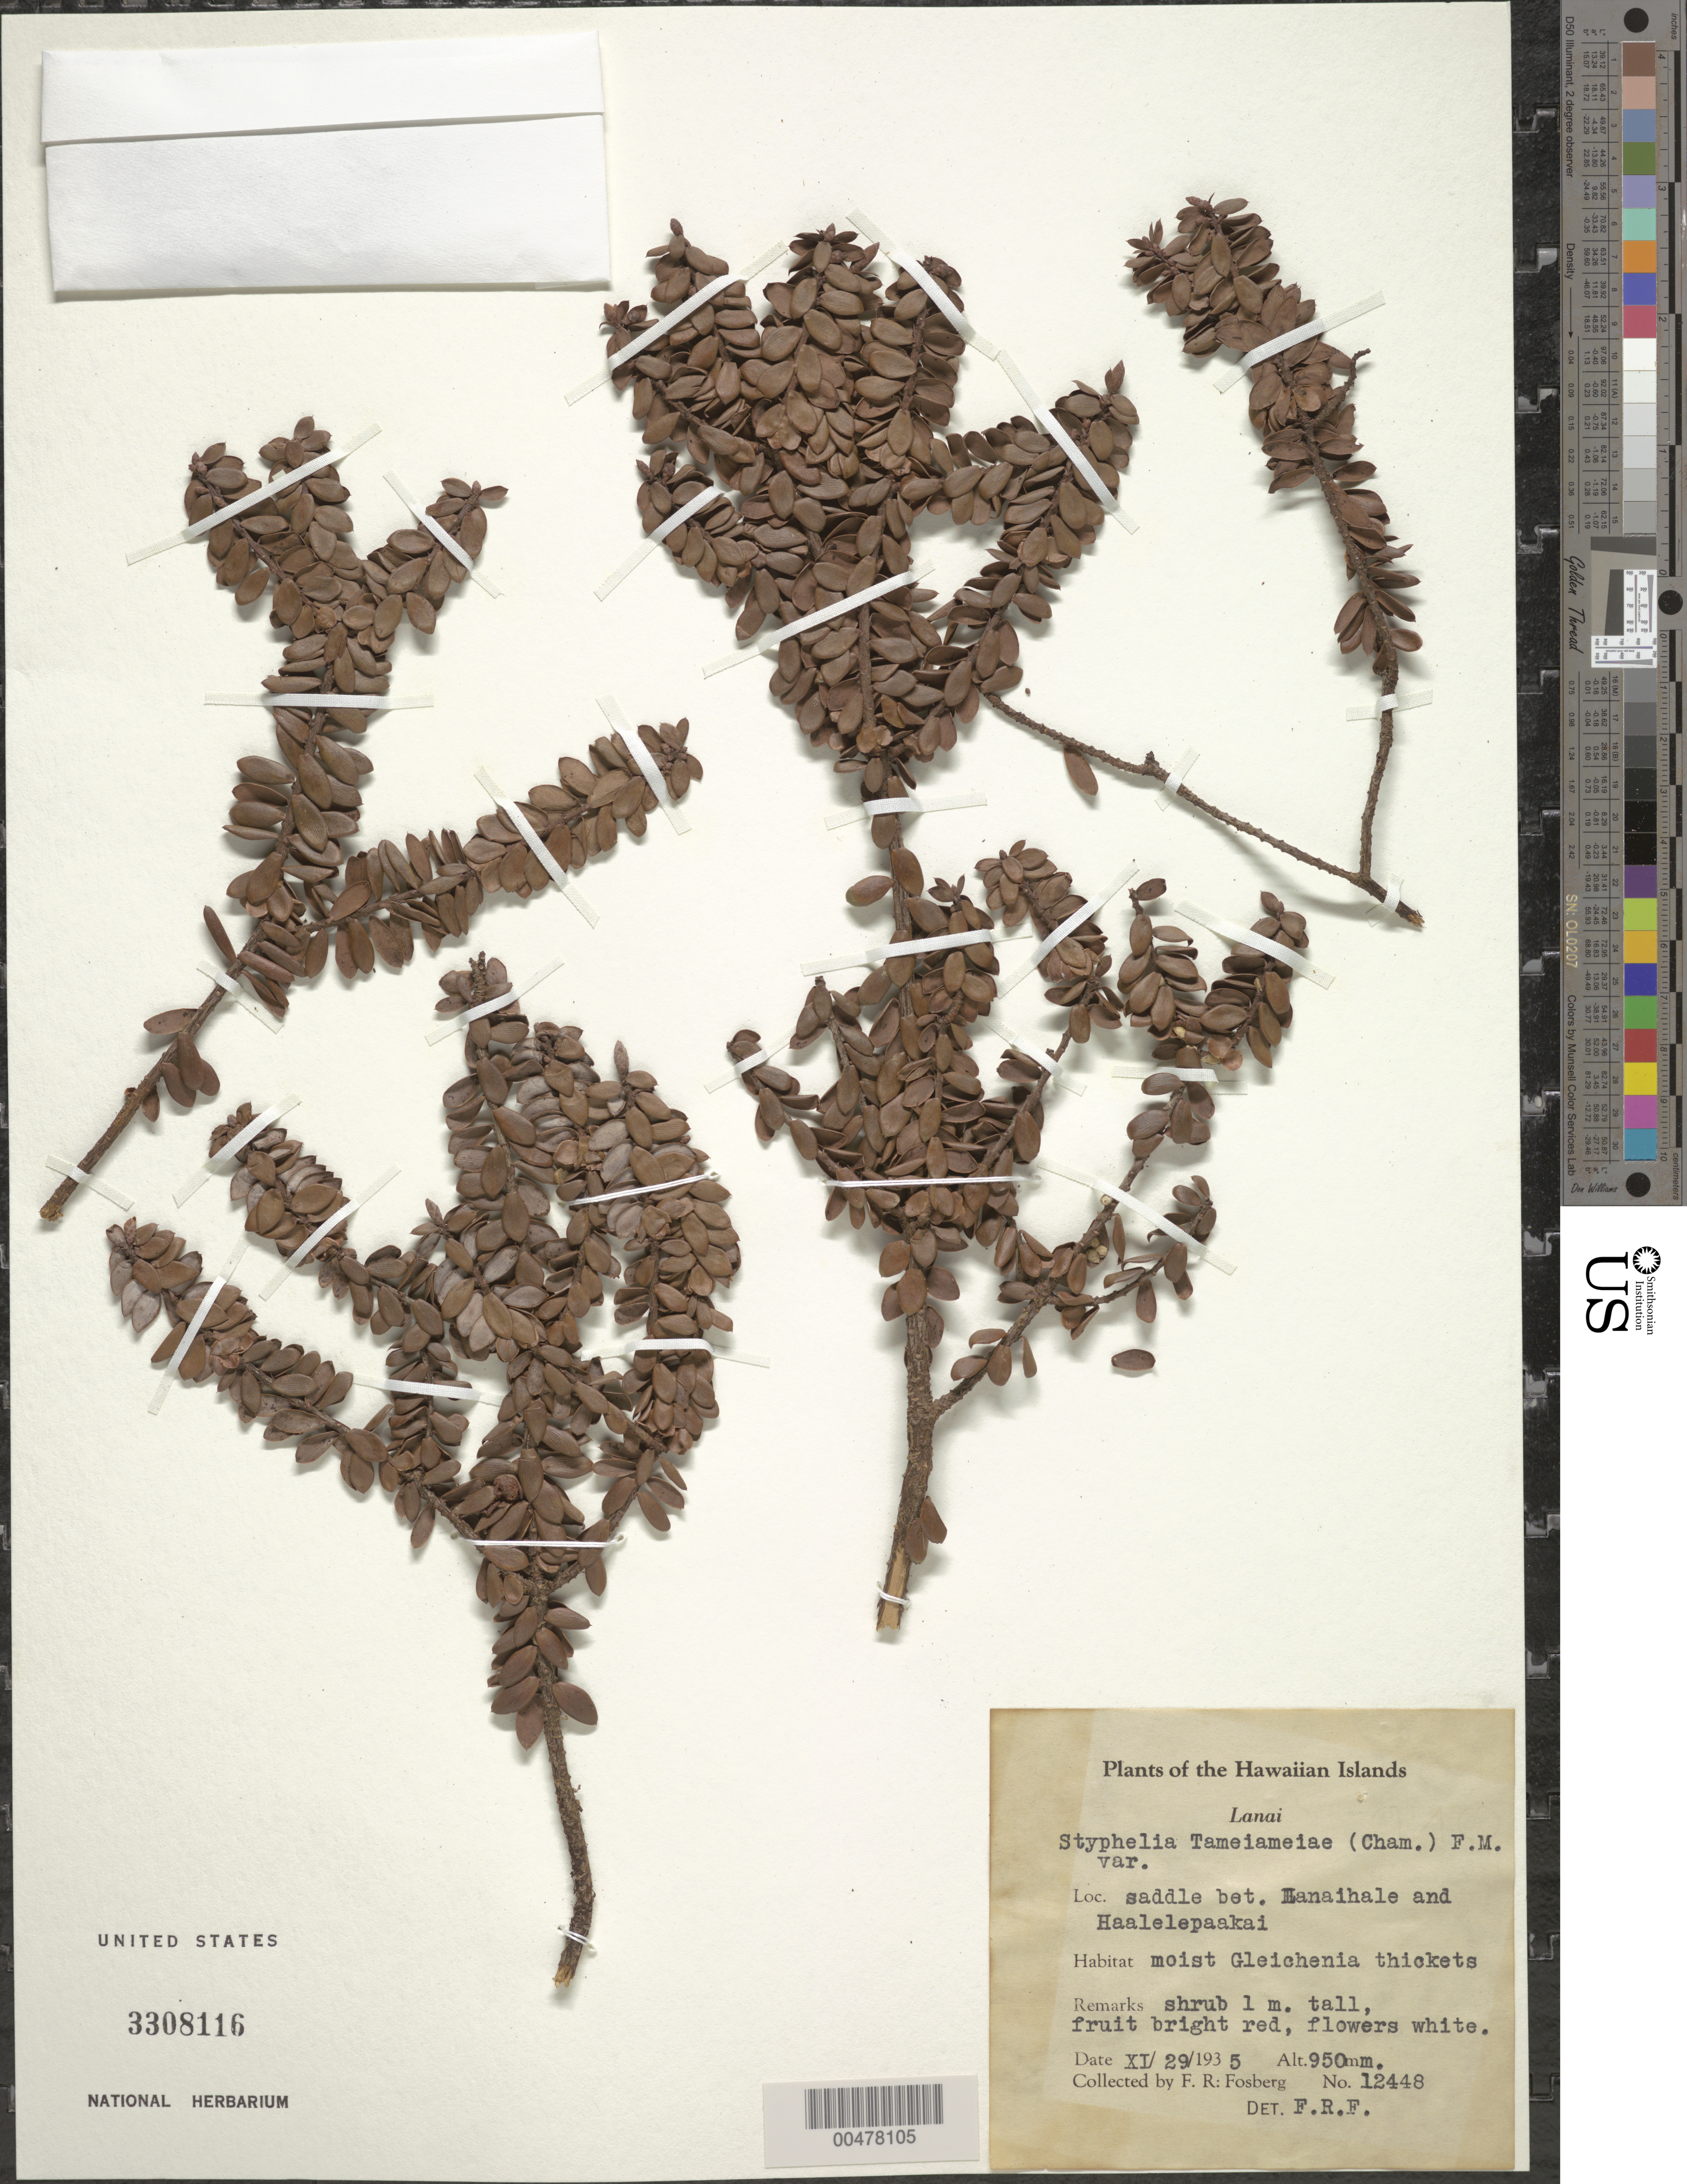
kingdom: Plantae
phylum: Tracheophyta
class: Magnoliopsida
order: Ericales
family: Ericaceae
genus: Leptecophylla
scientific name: Leptecophylla tameiameiae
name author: (Cham. & Schltdl.) C.M. Weiller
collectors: F. R. Fosberg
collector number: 12448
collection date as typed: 29 Nov 1935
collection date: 1935-11-29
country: United States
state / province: Hawaii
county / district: Maui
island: Lana'i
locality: Saddle between Lanaihale and Haalelepaakai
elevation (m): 950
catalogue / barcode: US 3308116